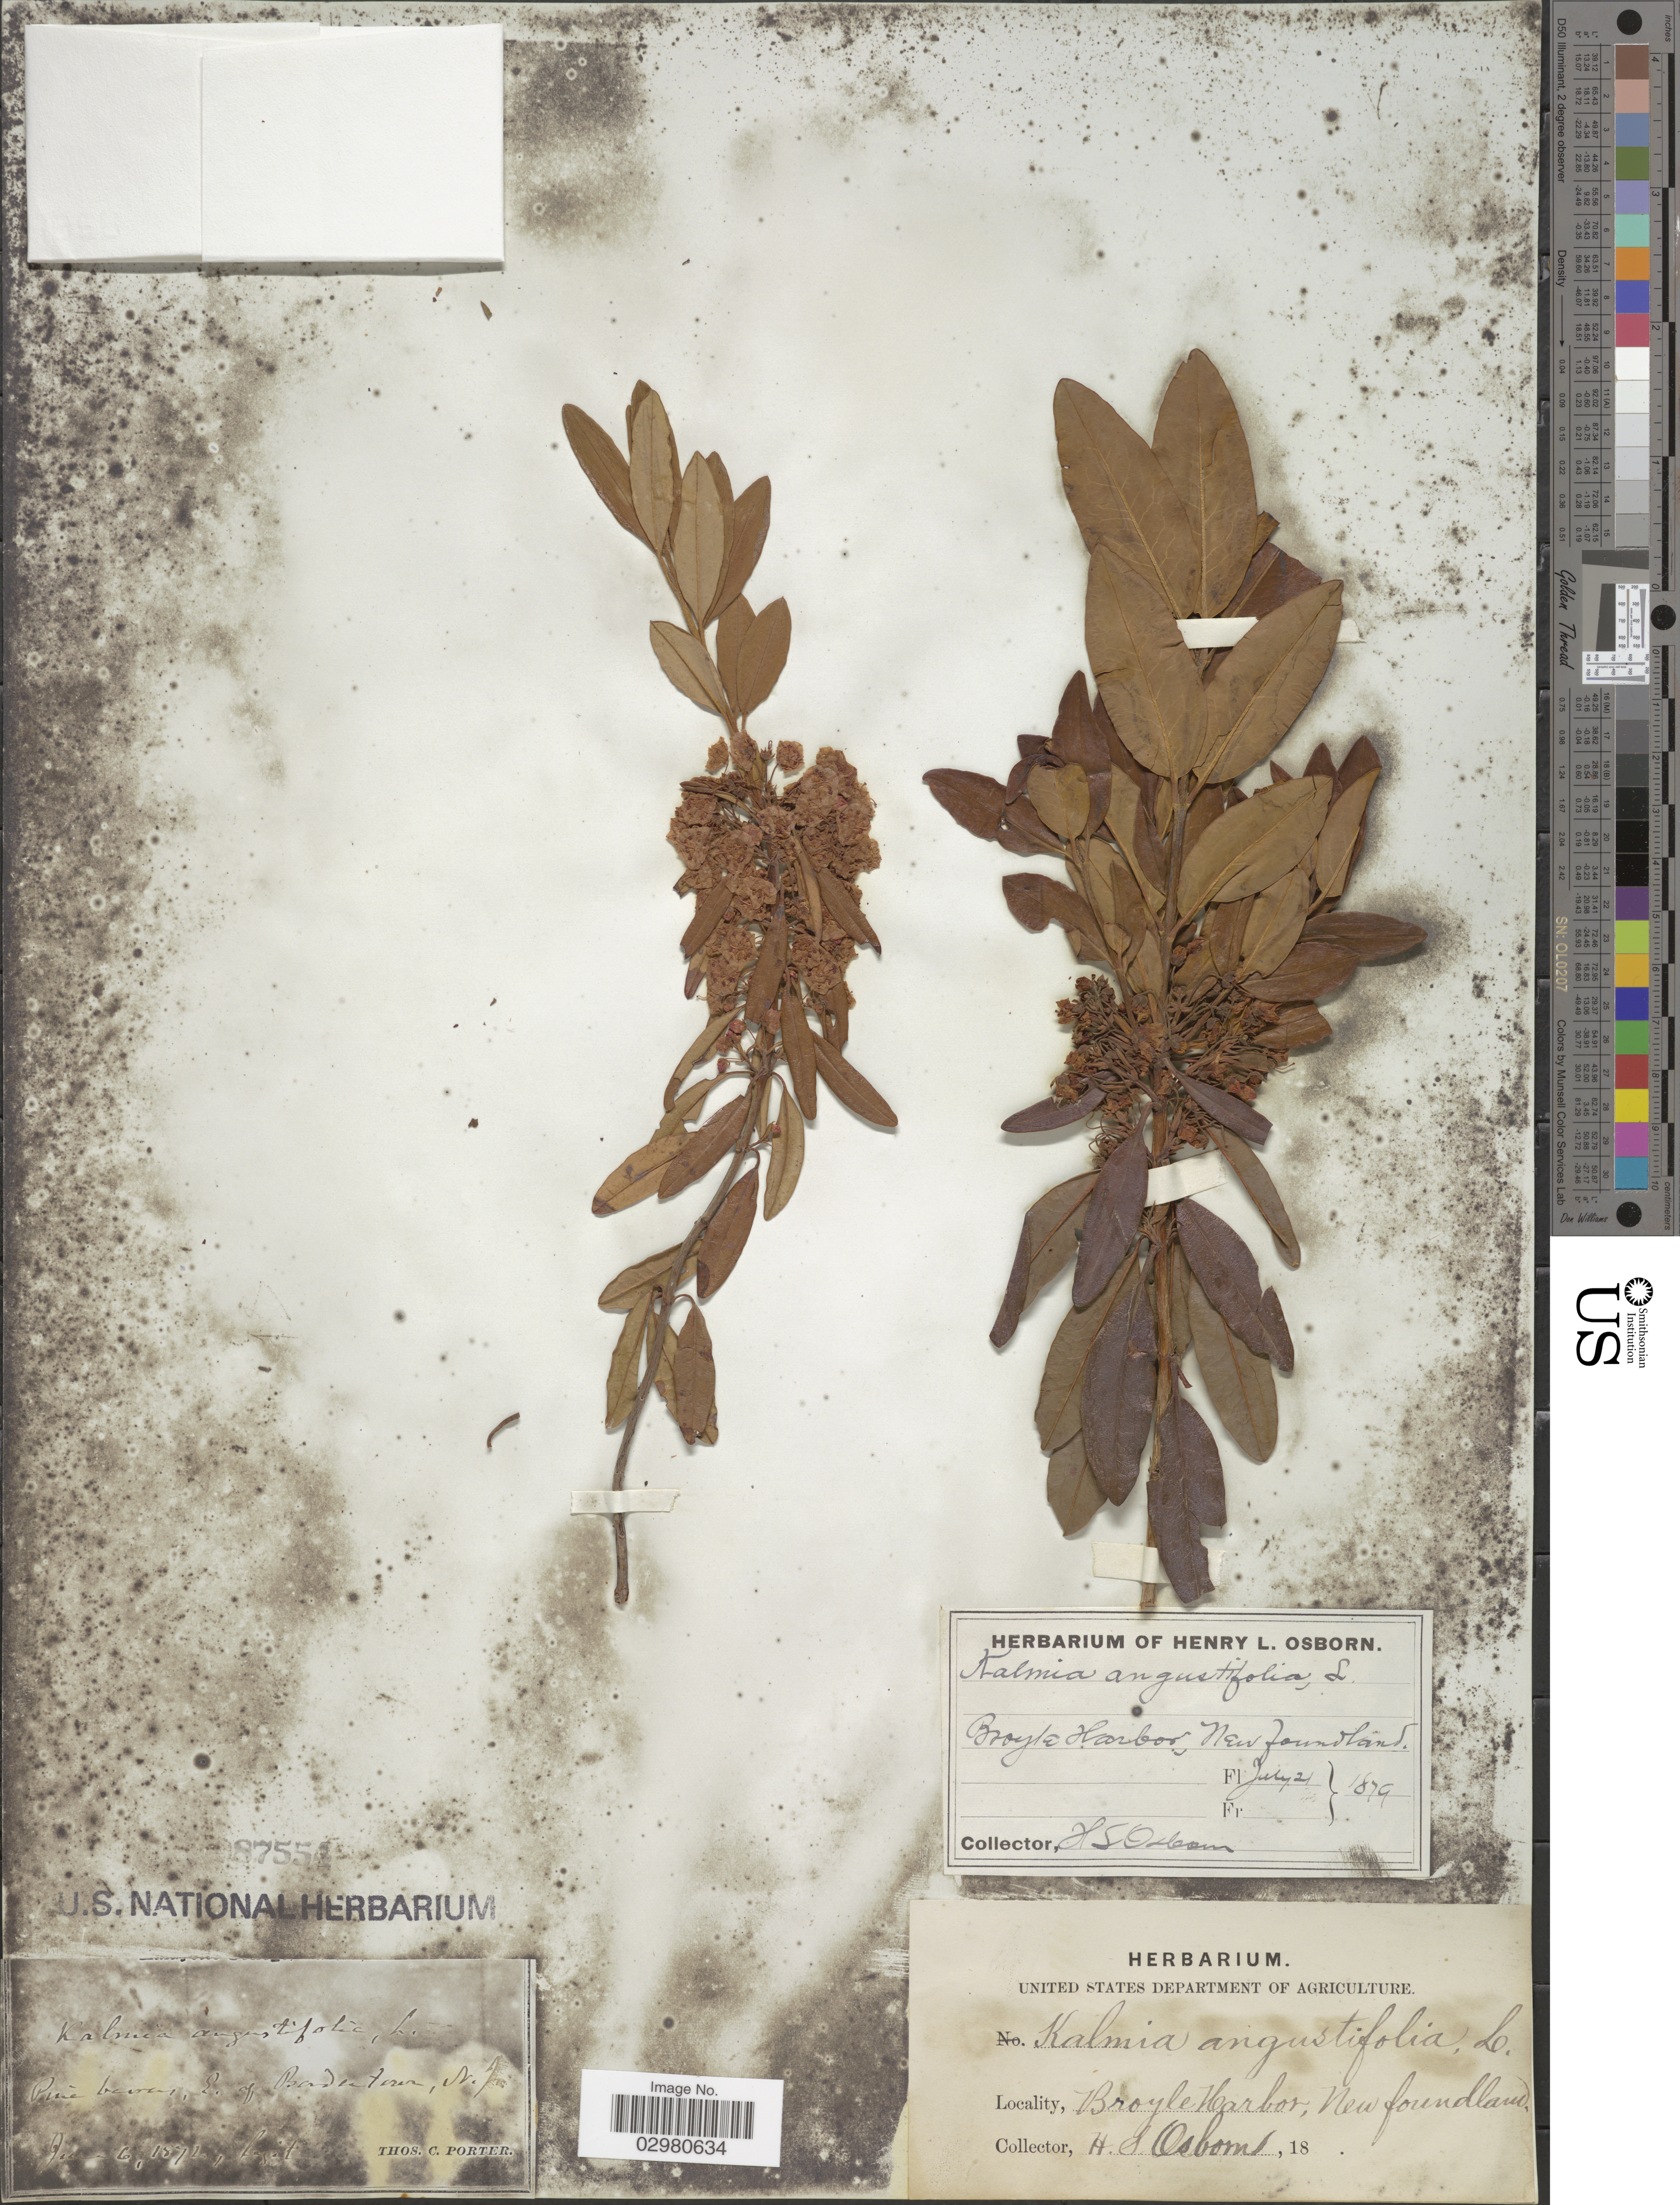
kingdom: Plantae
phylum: Tracheophyta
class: Magnoliopsida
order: Ericales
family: Ericaceae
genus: Kalmia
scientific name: Kalmia angustifolia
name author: L.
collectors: T. Porter & H. Osborn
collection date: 1871-06-06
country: Canada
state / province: Newfoundland and Labrador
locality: E. of Bordentown. Broyle Harbor.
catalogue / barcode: US 87555